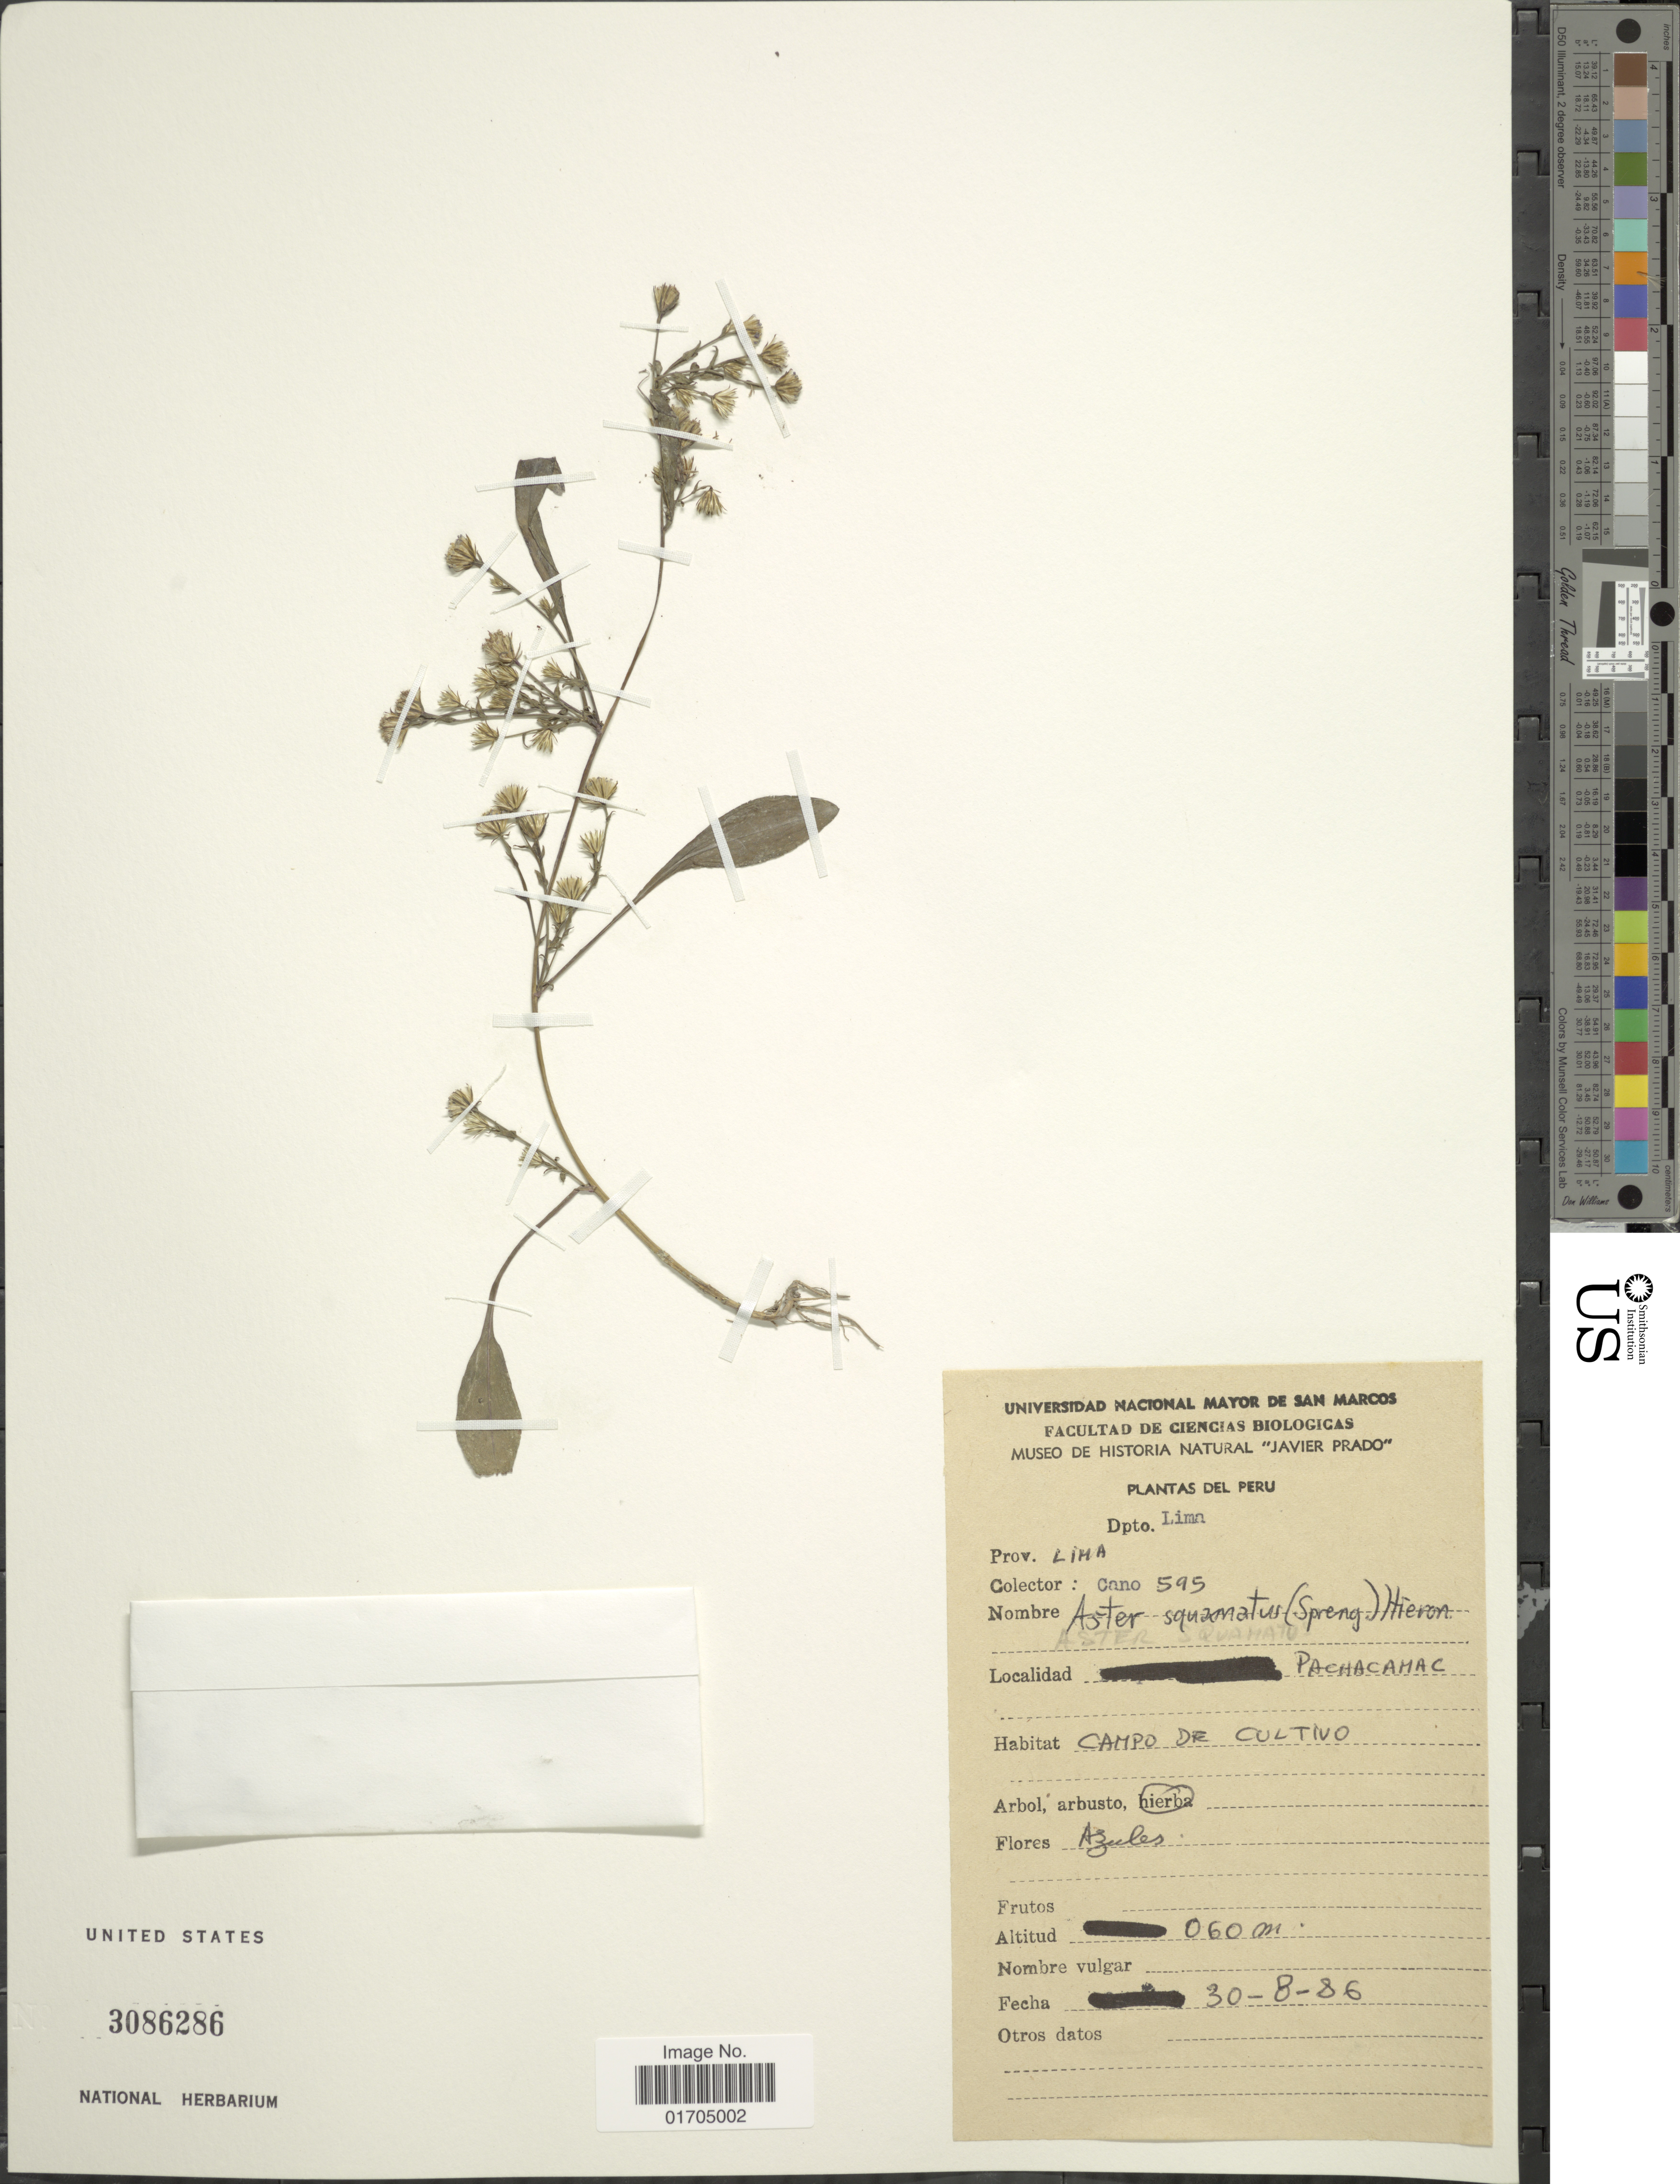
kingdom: Plantae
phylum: Tracheophyta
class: Magnoliopsida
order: Asterales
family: Asteraceae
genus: Symphyotrichum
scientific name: Symphyotrichum squamatum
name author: (Spreng.) G.L. Nesom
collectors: A. Cano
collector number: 595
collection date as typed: Transcribed d/m/y: 30/8/86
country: Peru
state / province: Lima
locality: Pachacamac, campi de cultivo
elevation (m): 60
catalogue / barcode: US 3086286